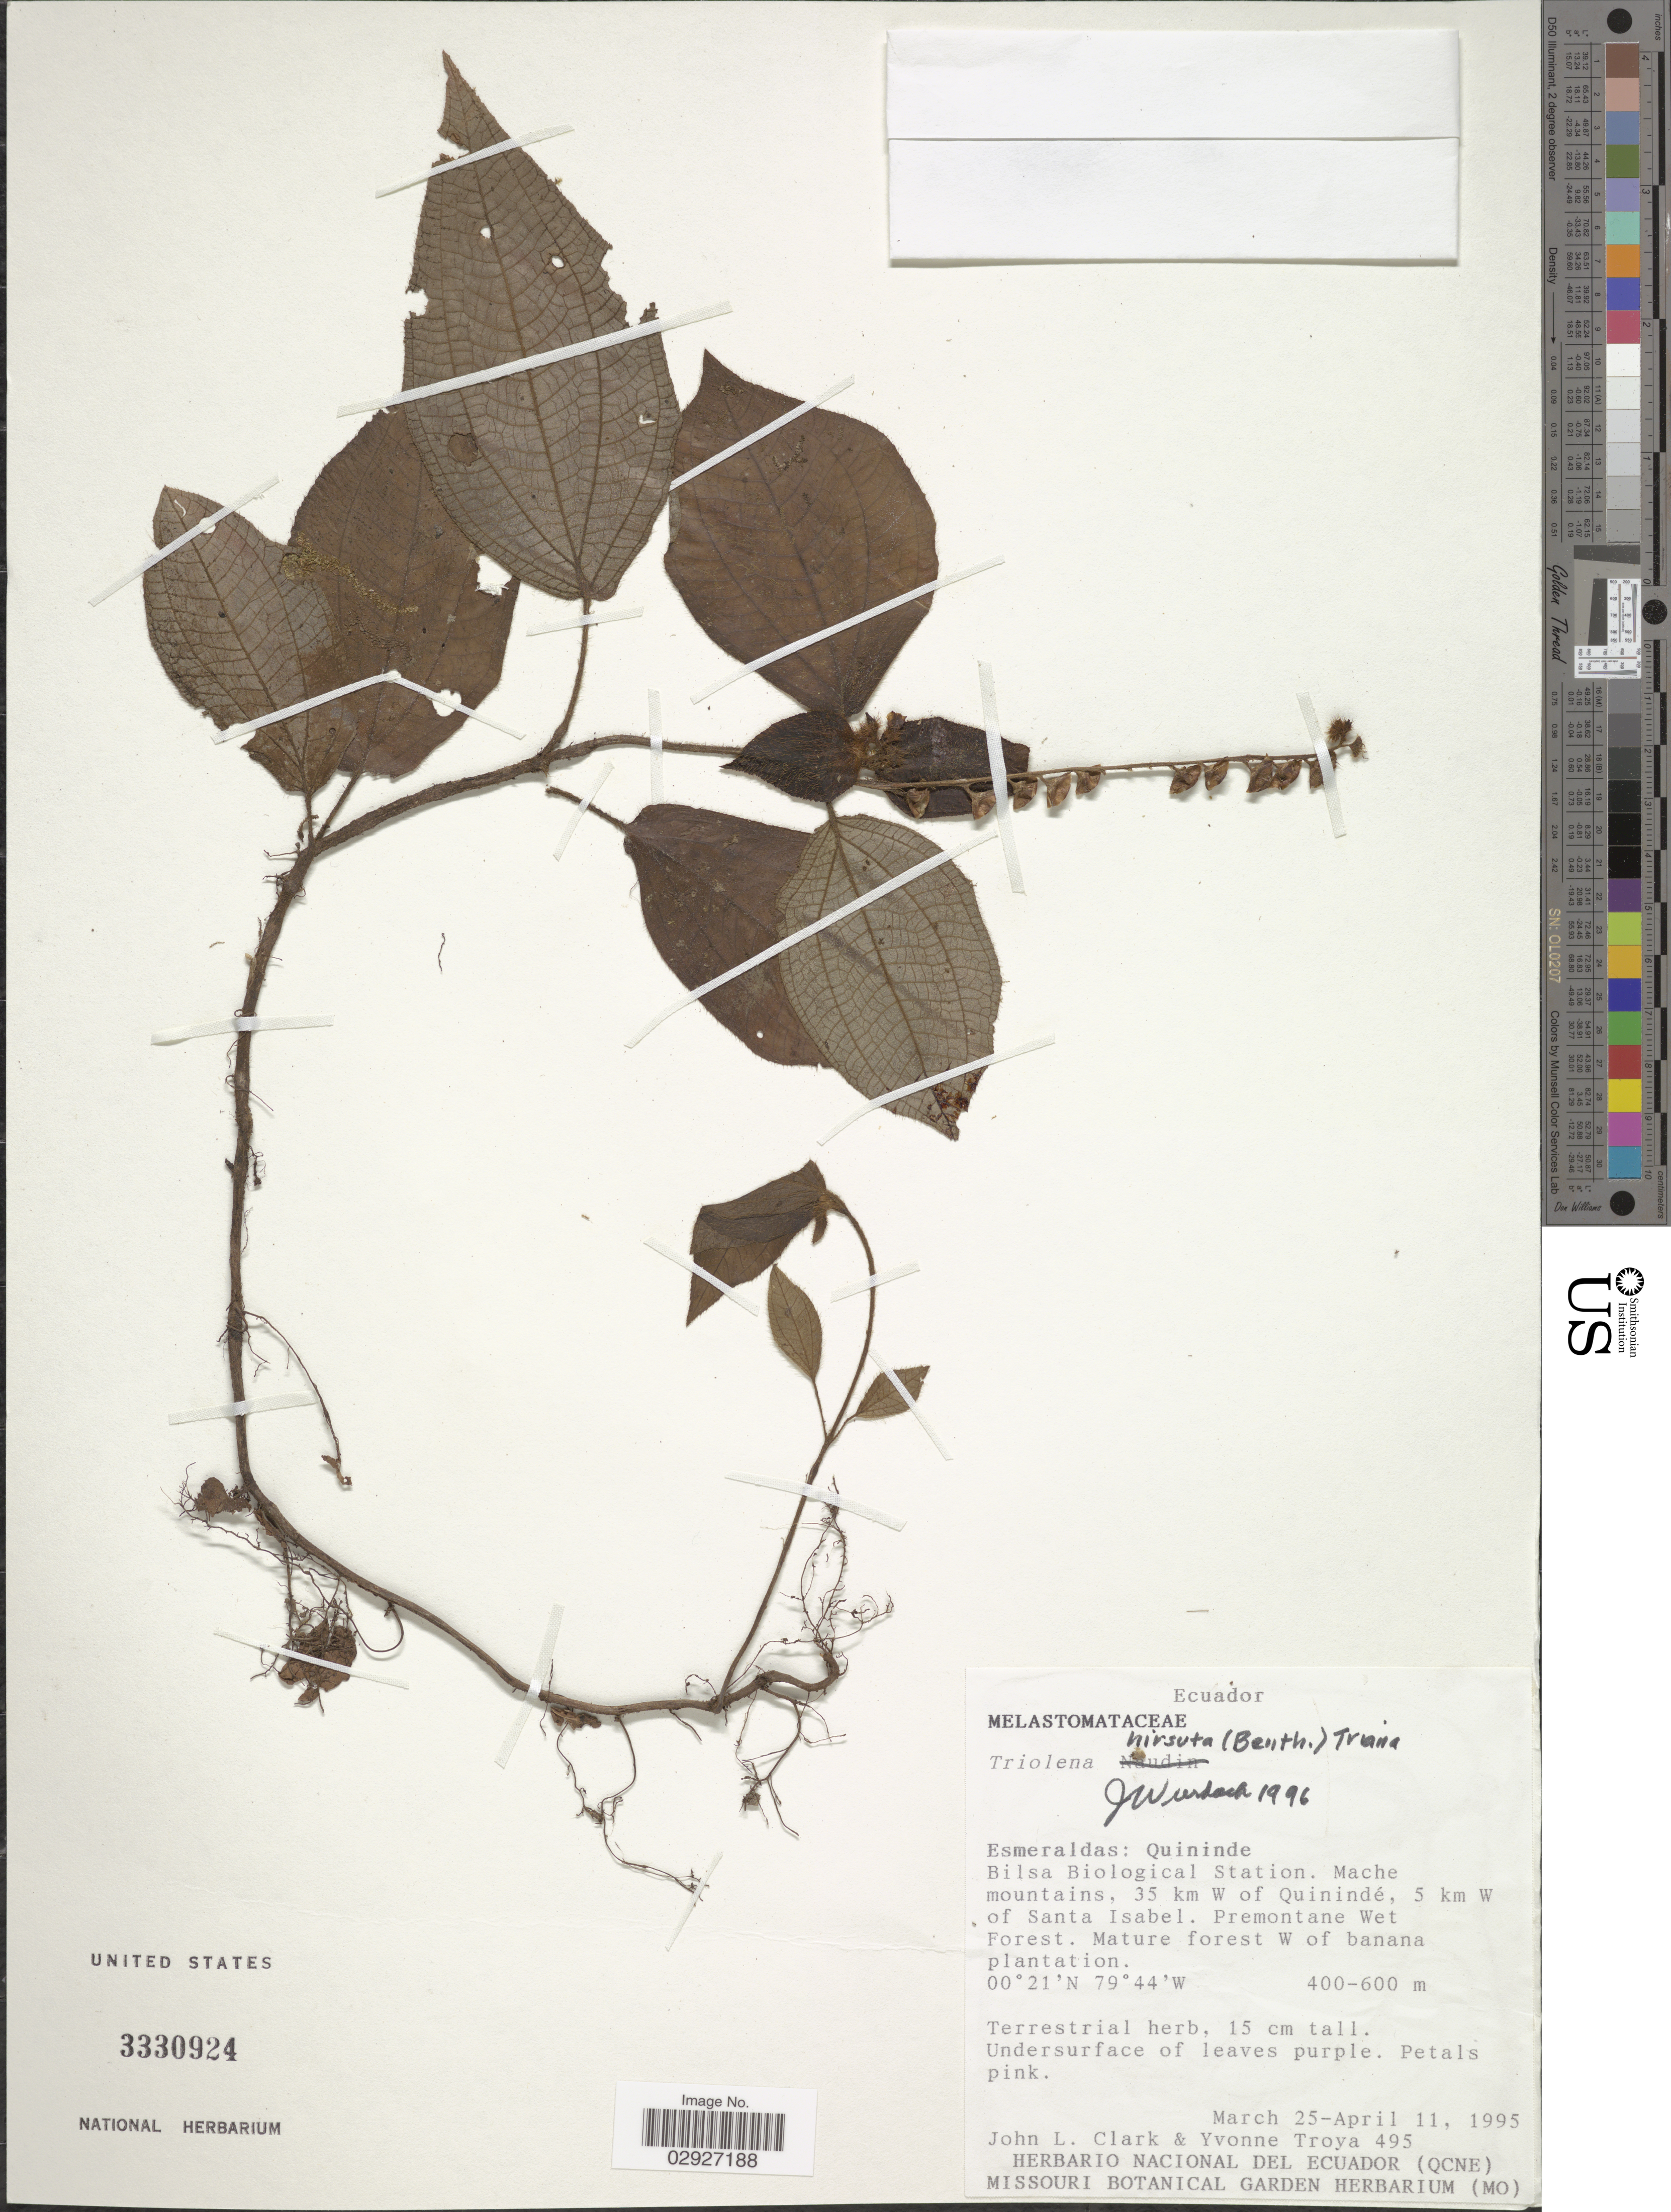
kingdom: Plantae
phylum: Tracheophyta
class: Magnoliopsida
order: Myrtales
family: Melastomataceae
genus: Triolena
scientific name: Triolena hirsuta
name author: (Benth.) Triana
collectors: J. L. Clark & Y. Troya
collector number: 495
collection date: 1995-03-25/1995-04-11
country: Ecuador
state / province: Esmeraldas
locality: Quininde, Bilsa Biological Station, Mache Mountains, 35 km W of Quinindé, 5 km W of Santa Isabel, Premontane Wet Forest, Mature forest W of banana plantation.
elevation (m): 400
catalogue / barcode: US 3330924